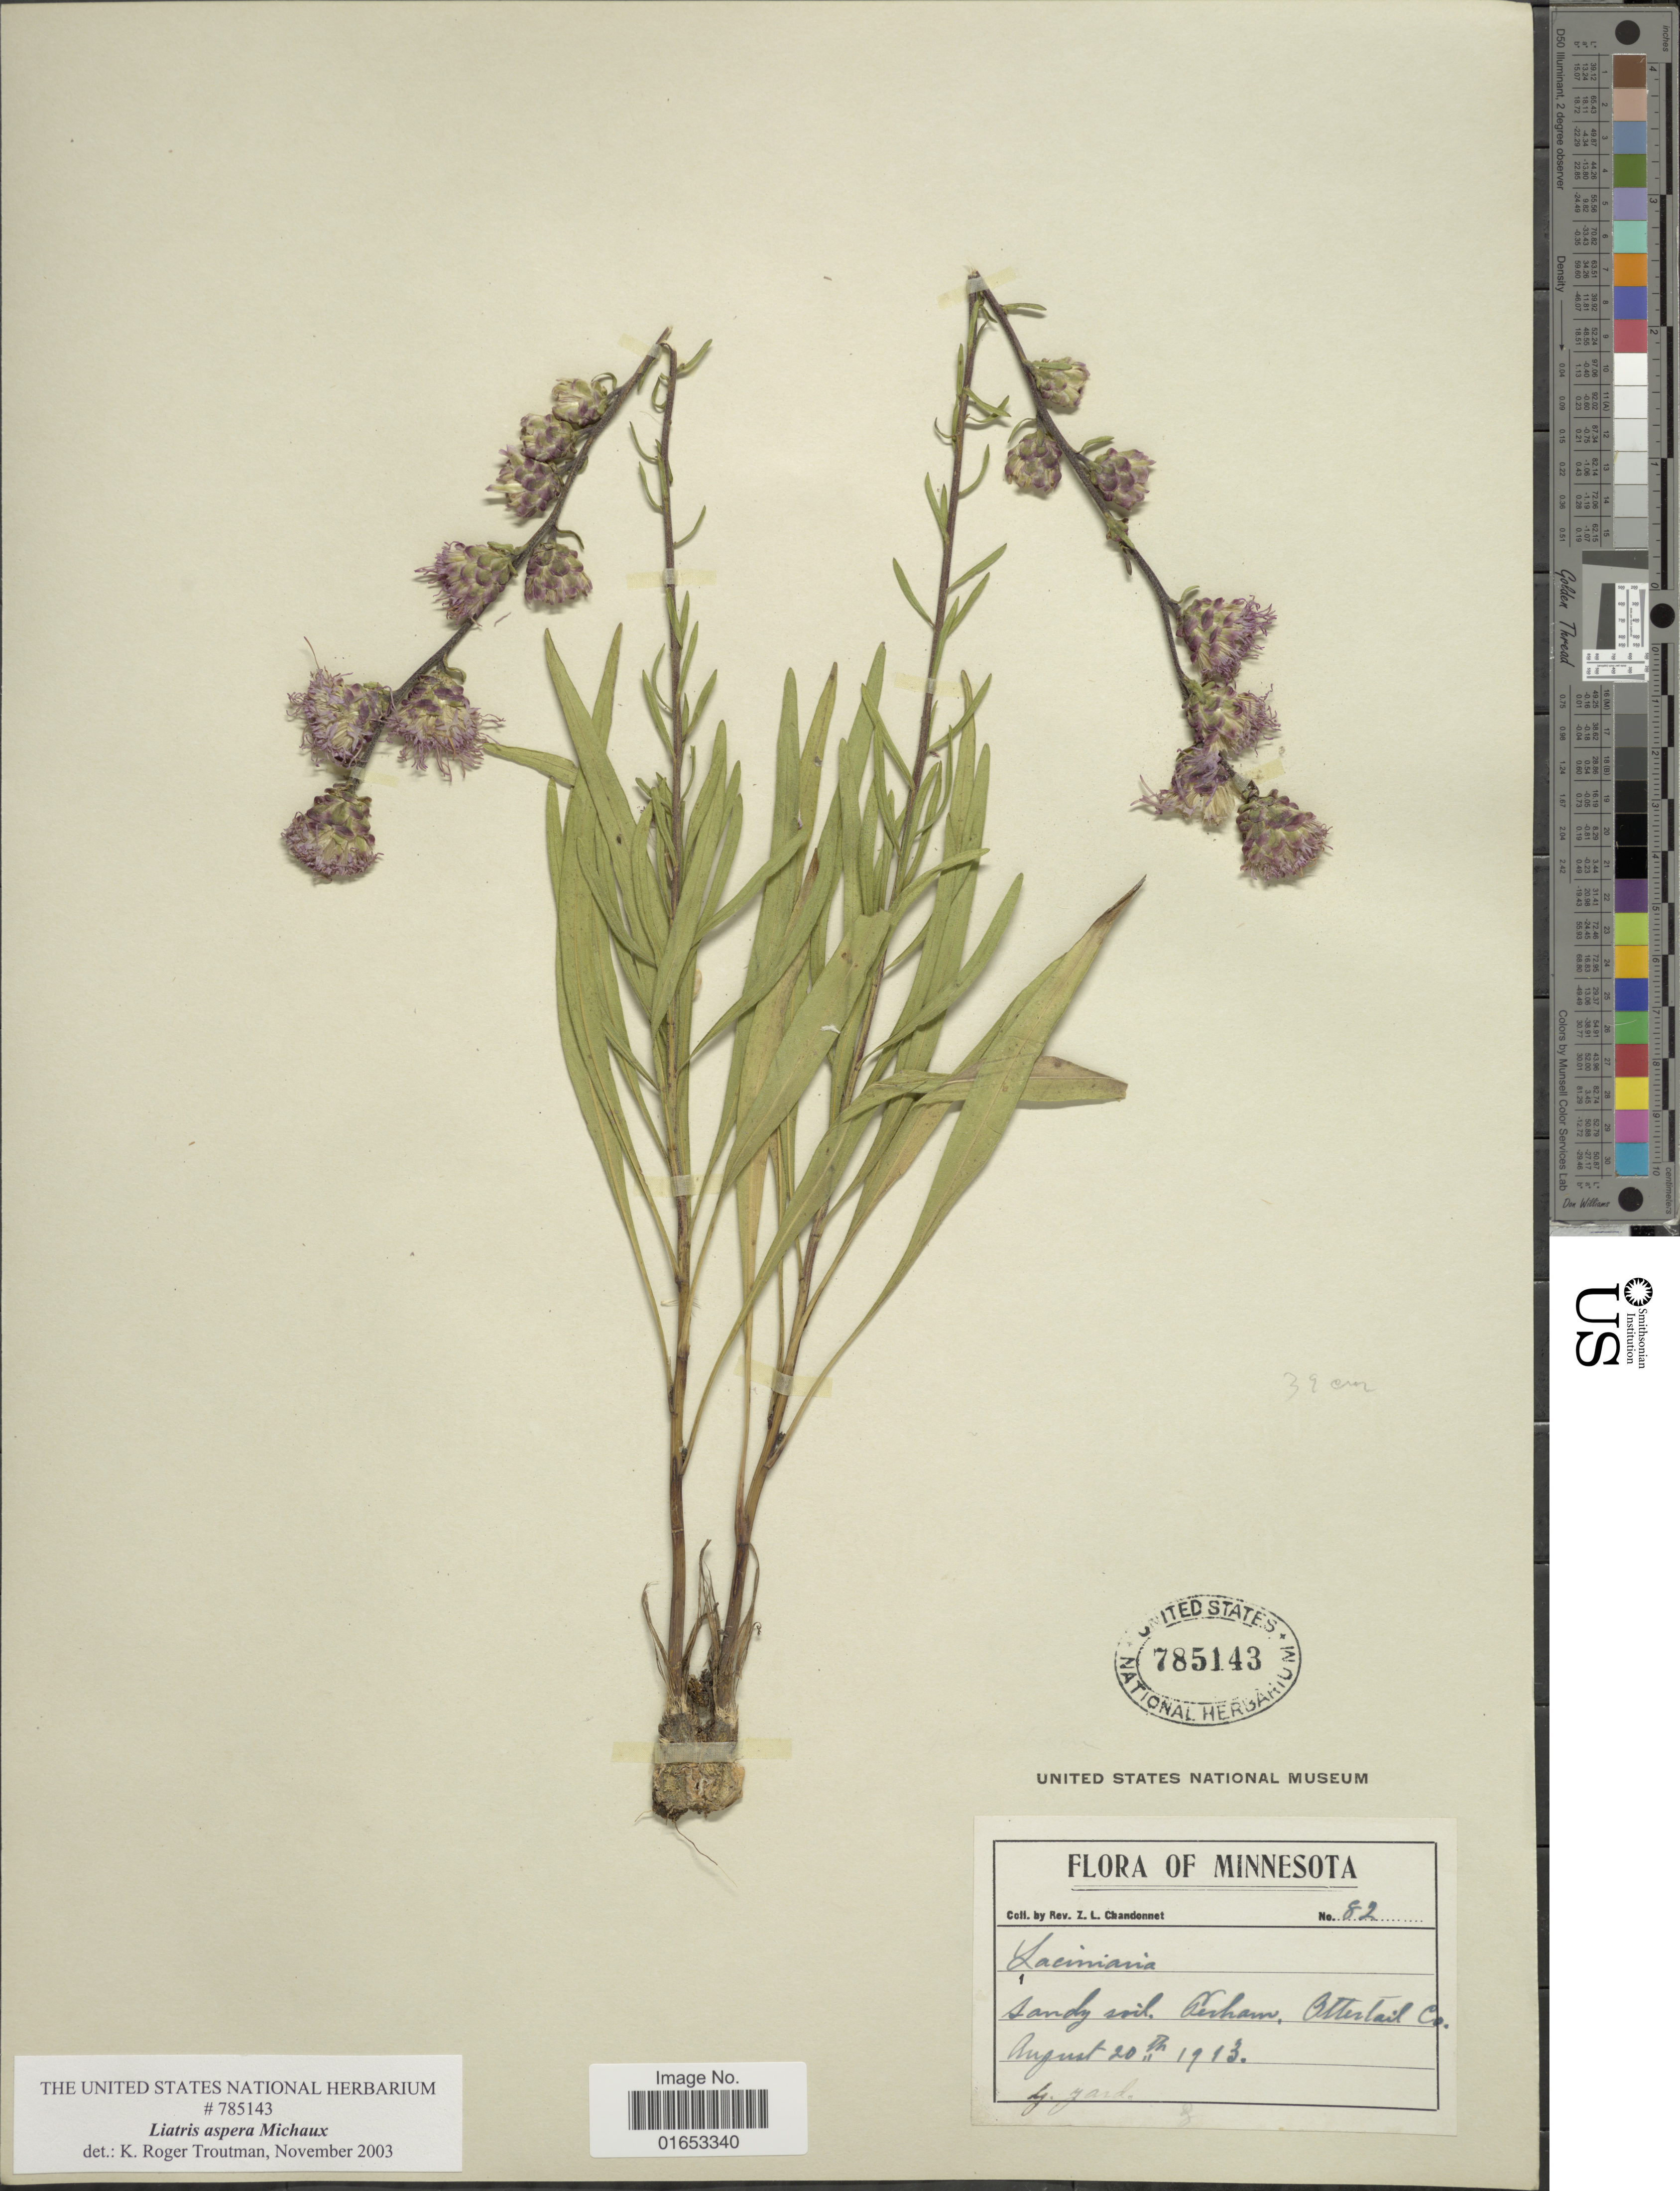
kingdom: Plantae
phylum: Tracheophyta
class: Magnoliopsida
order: Asterales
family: Asteraceae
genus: Liatris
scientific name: Liatris aspera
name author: Michx.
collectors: Z. Chandonnet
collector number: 82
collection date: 1913-08-20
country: United States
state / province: Minnesota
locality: Perham, Otter tail Co.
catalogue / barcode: US 785143